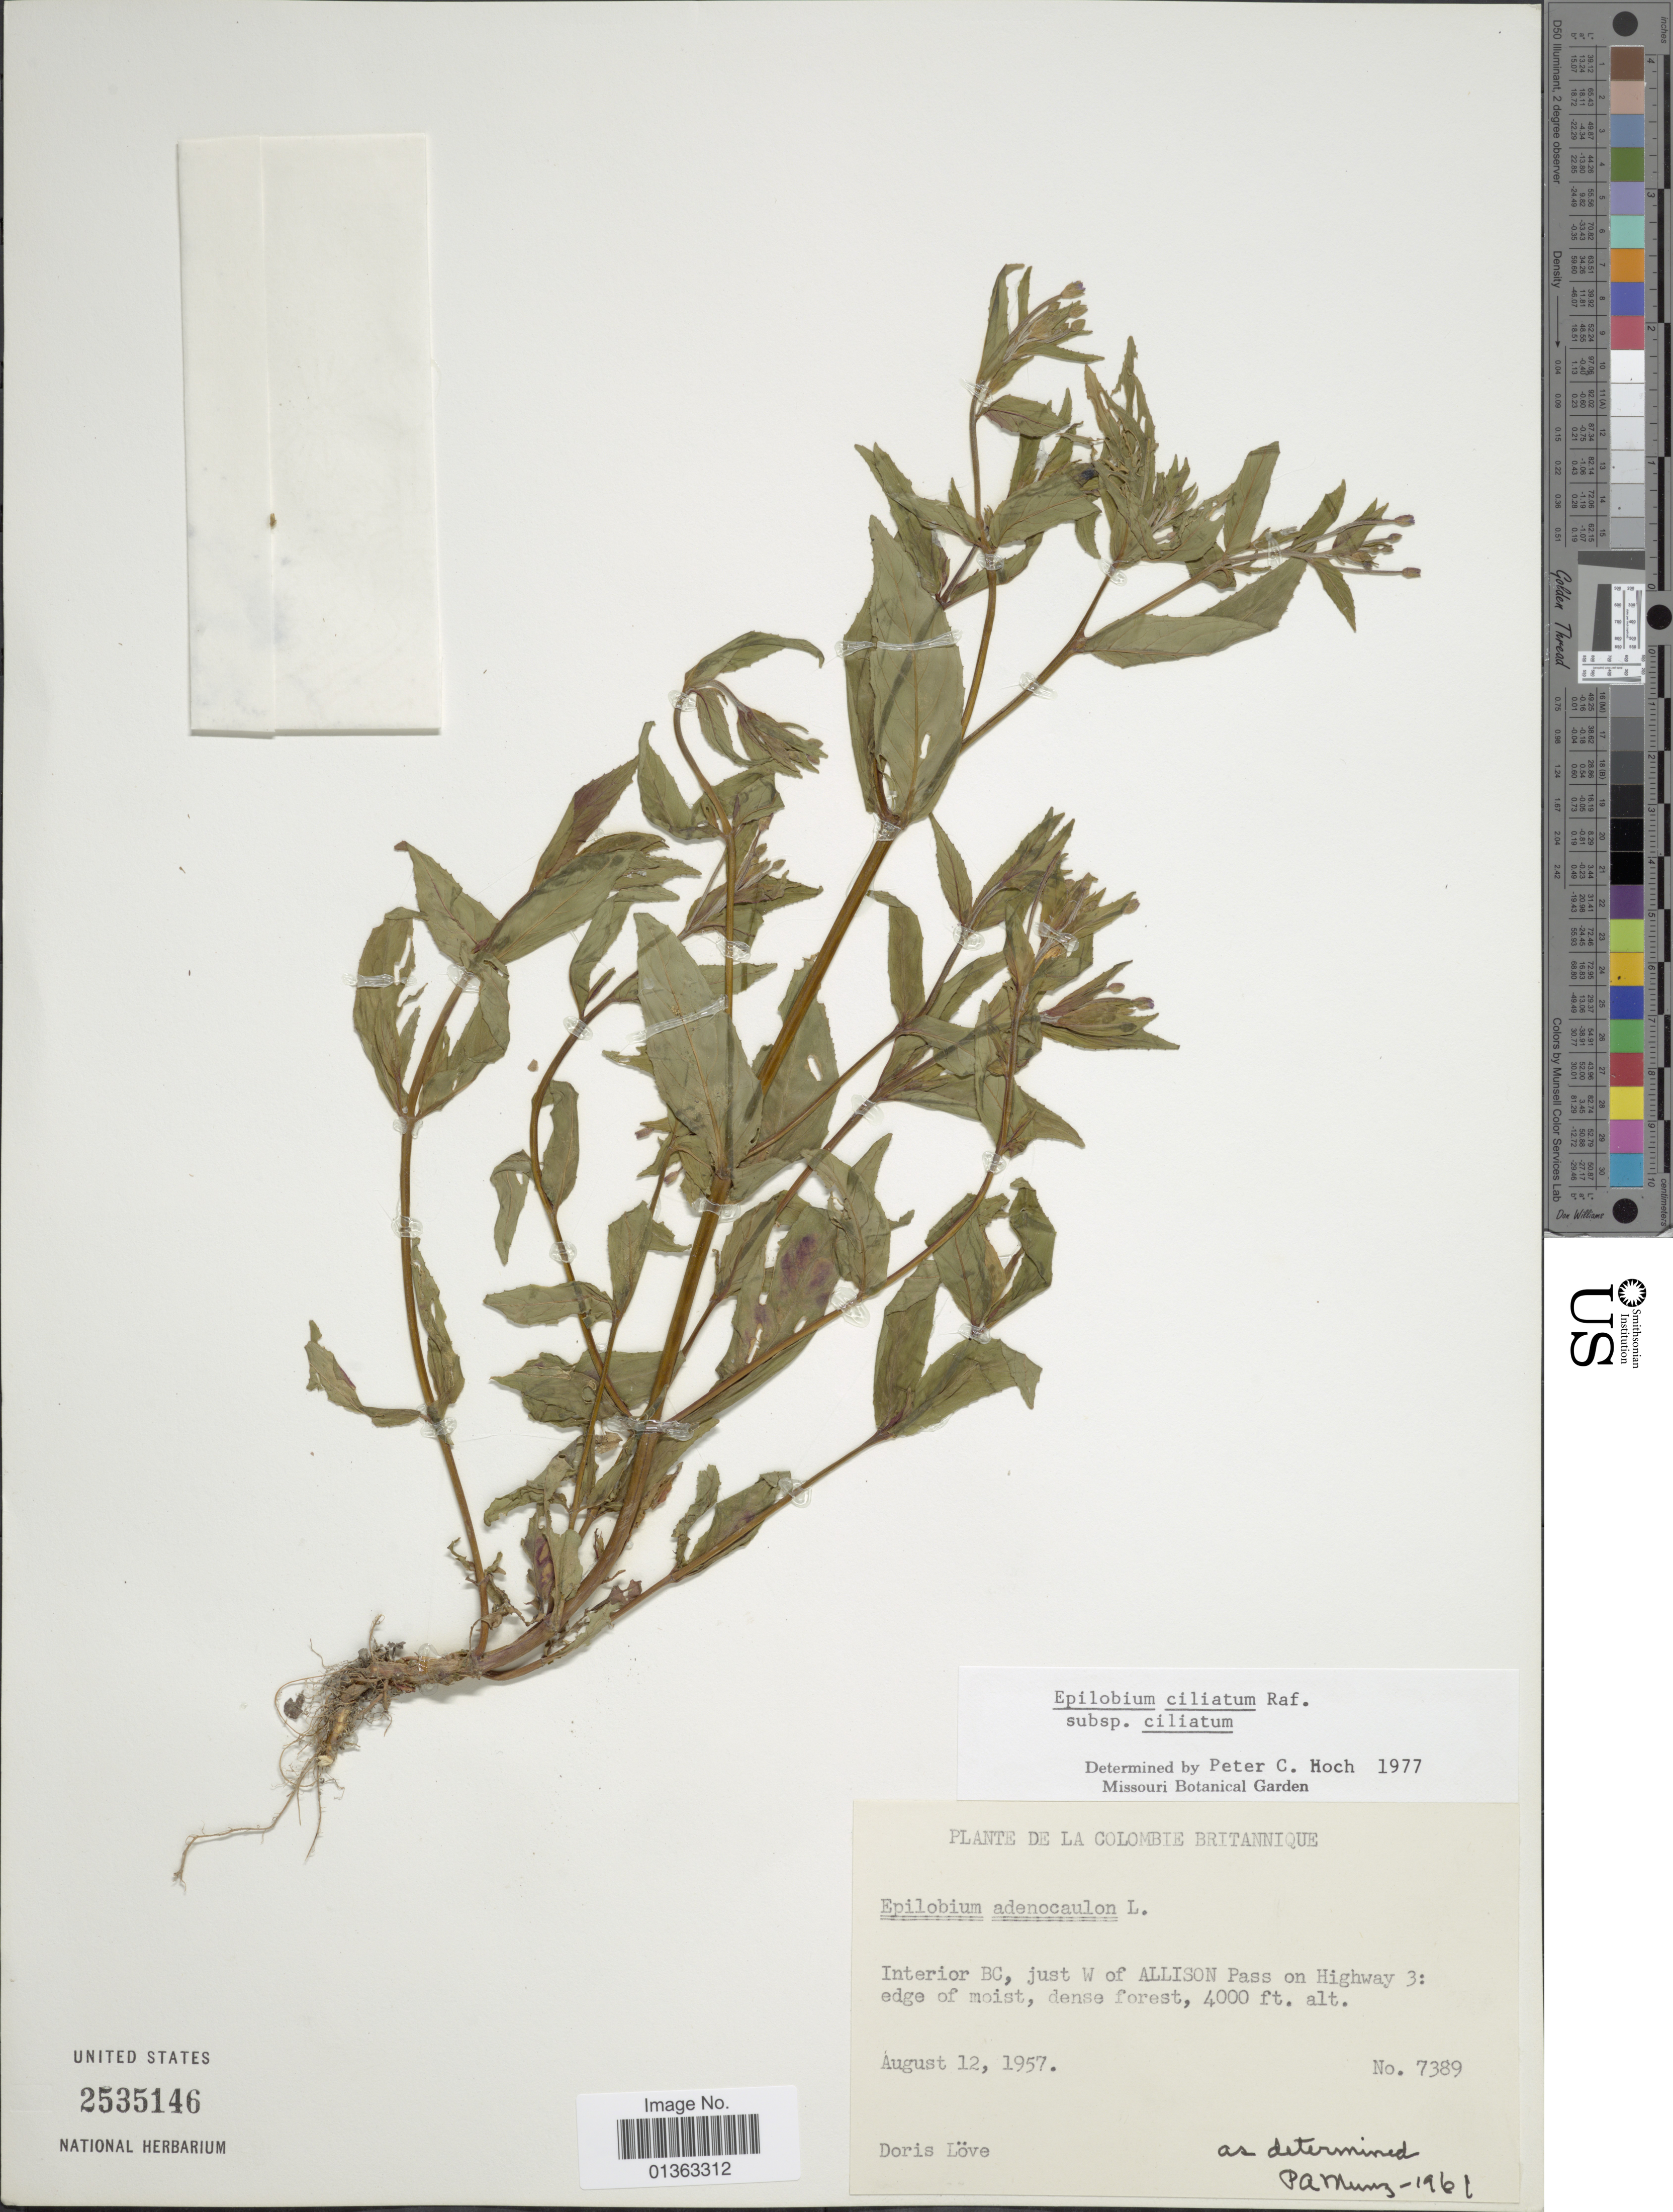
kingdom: Plantae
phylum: Tracheophyta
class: Magnoliopsida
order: Myrtales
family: Onagraceae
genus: Epilobium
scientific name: Epilobium ciliatum subsp. ciliatum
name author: Raf.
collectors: D. Löve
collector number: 7389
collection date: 1957-08-12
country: Canada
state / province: British Columbia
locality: Colombie Britannique. Interior BC, just W of Allison Pass on Highway 3: edge of moist, dense forest.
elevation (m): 1219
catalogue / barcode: US 2535146